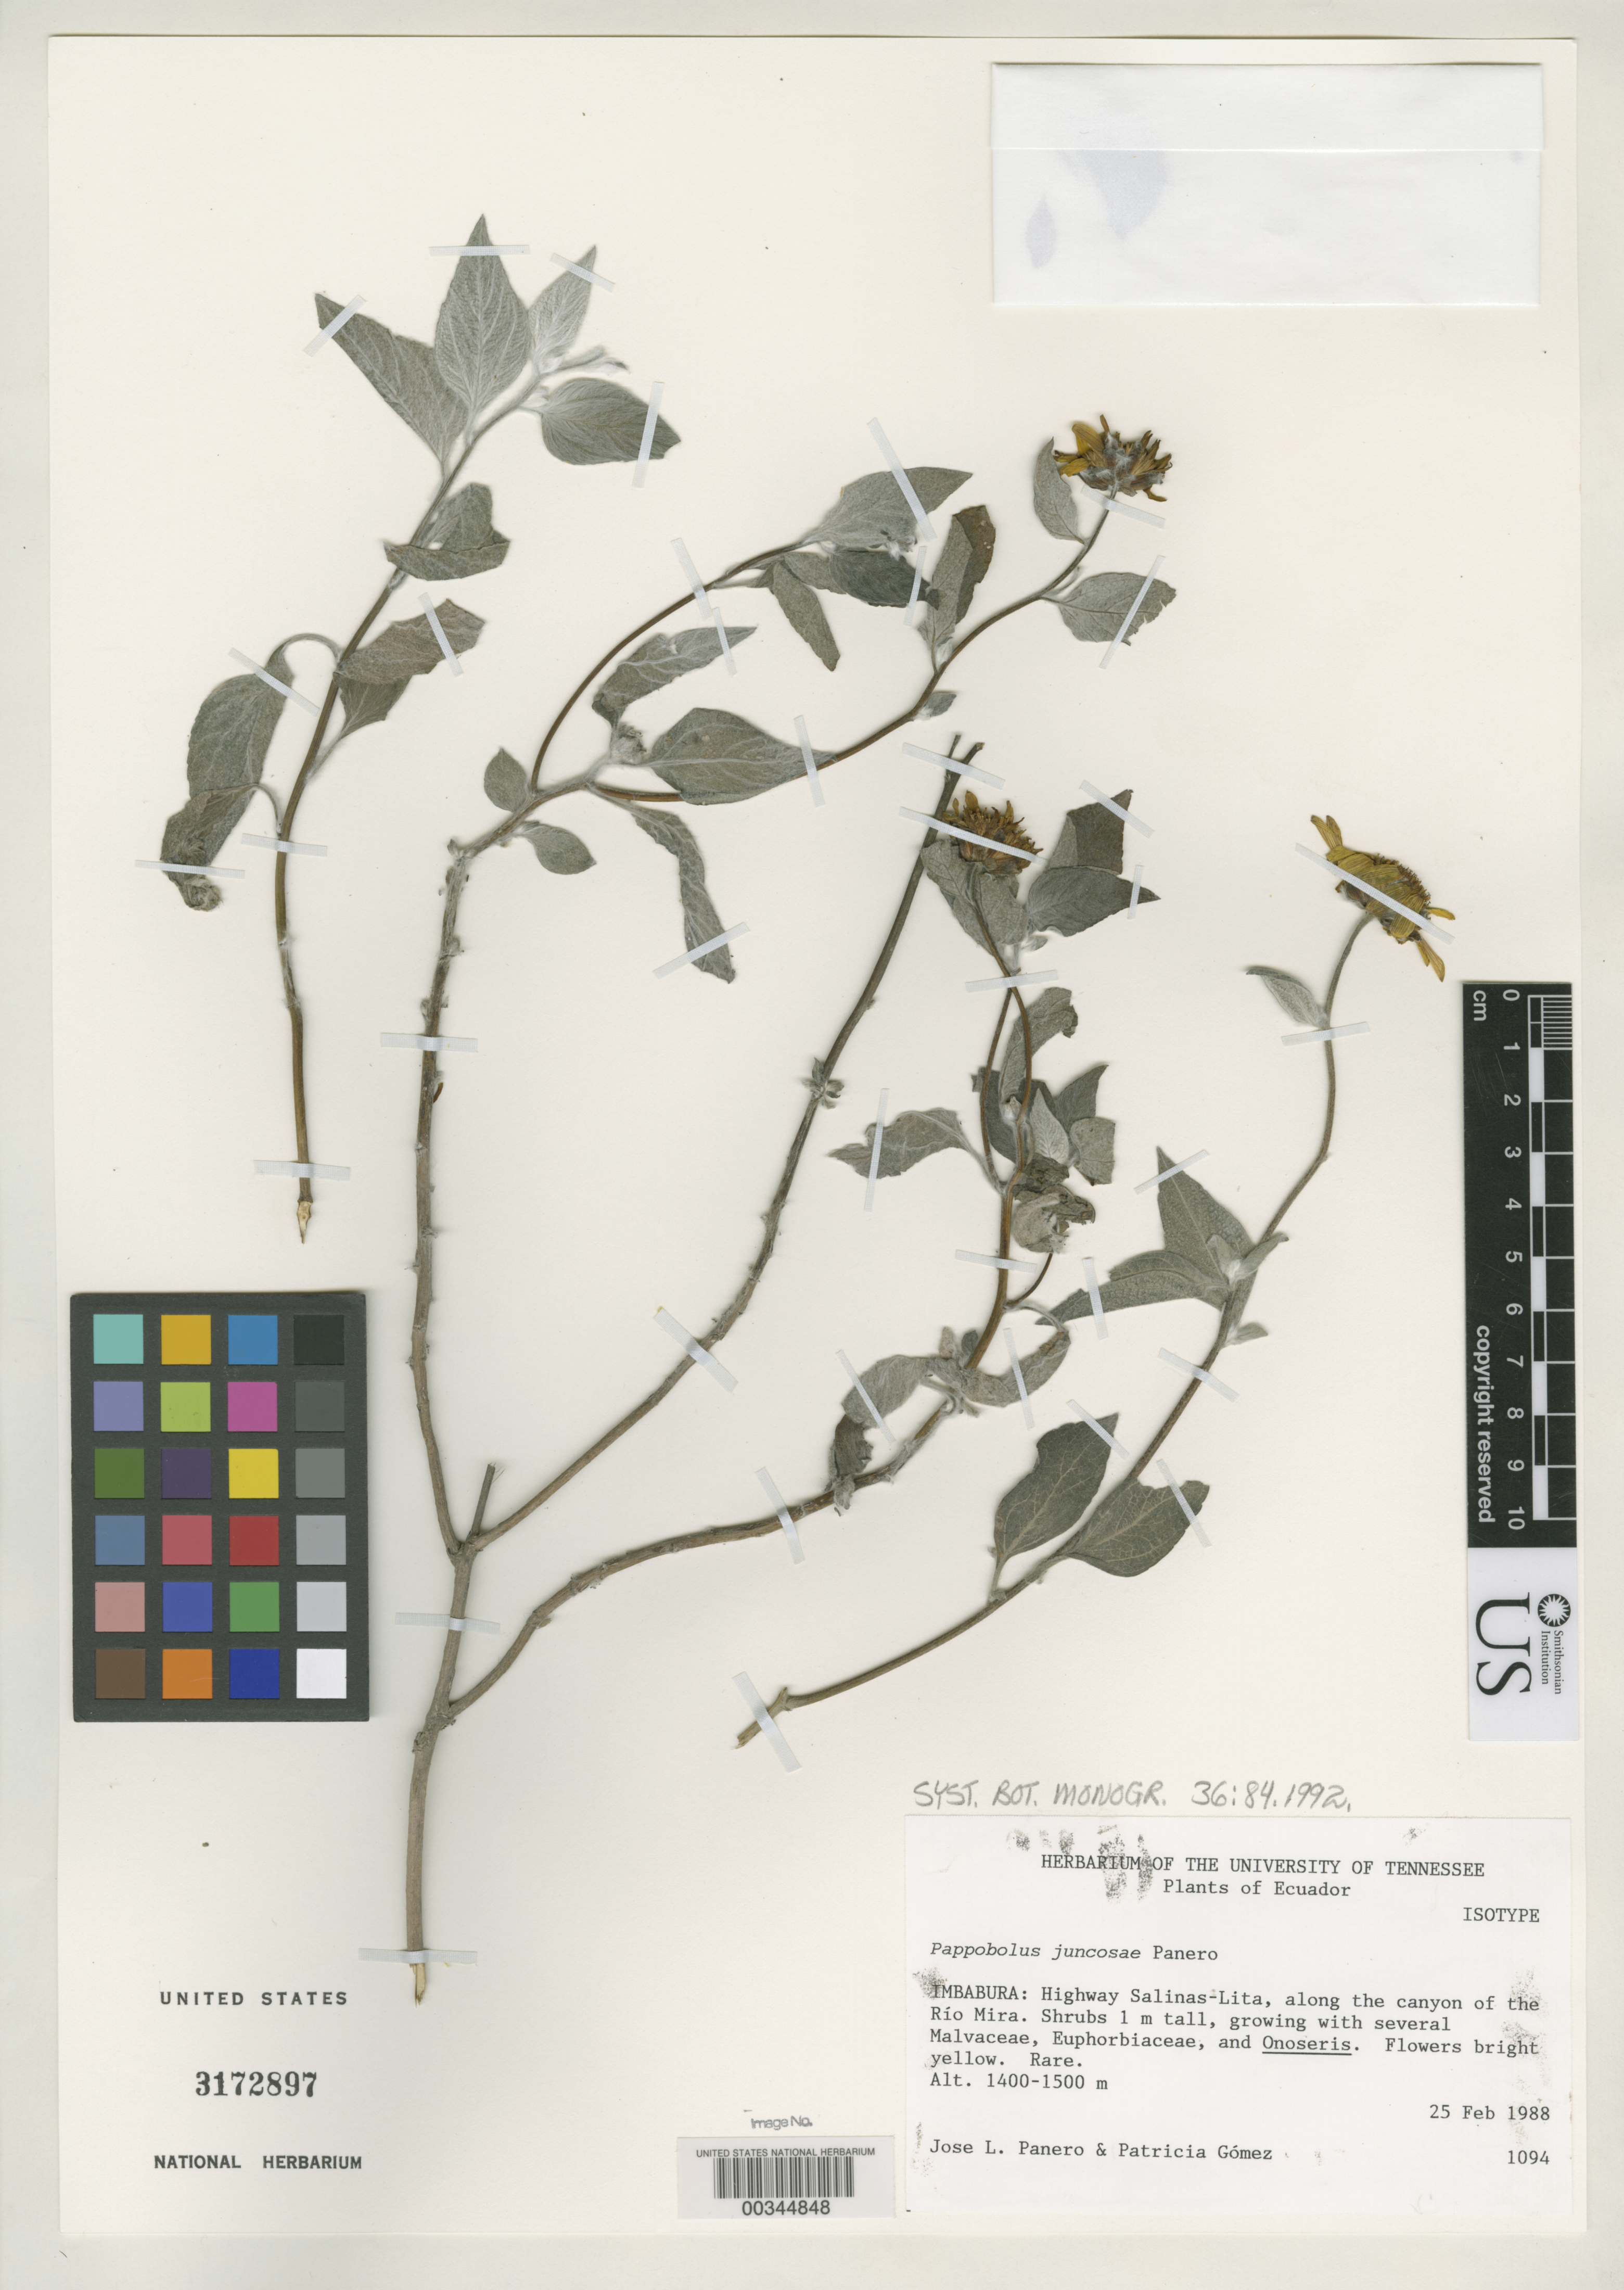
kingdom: Plantae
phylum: Tracheophyta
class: Magnoliopsida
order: Asterales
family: Asteraceae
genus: Pappobolus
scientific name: Pappobolus juncosae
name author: Panero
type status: Isotype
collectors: J. L. Panero & P. Gomez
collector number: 1094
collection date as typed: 25 Feb 1988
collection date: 1988-02-25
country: Ecuador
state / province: Imbabura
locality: Highway Salinas-Lita, along canyon of Rio Mira.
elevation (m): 1400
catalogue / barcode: US 3172897